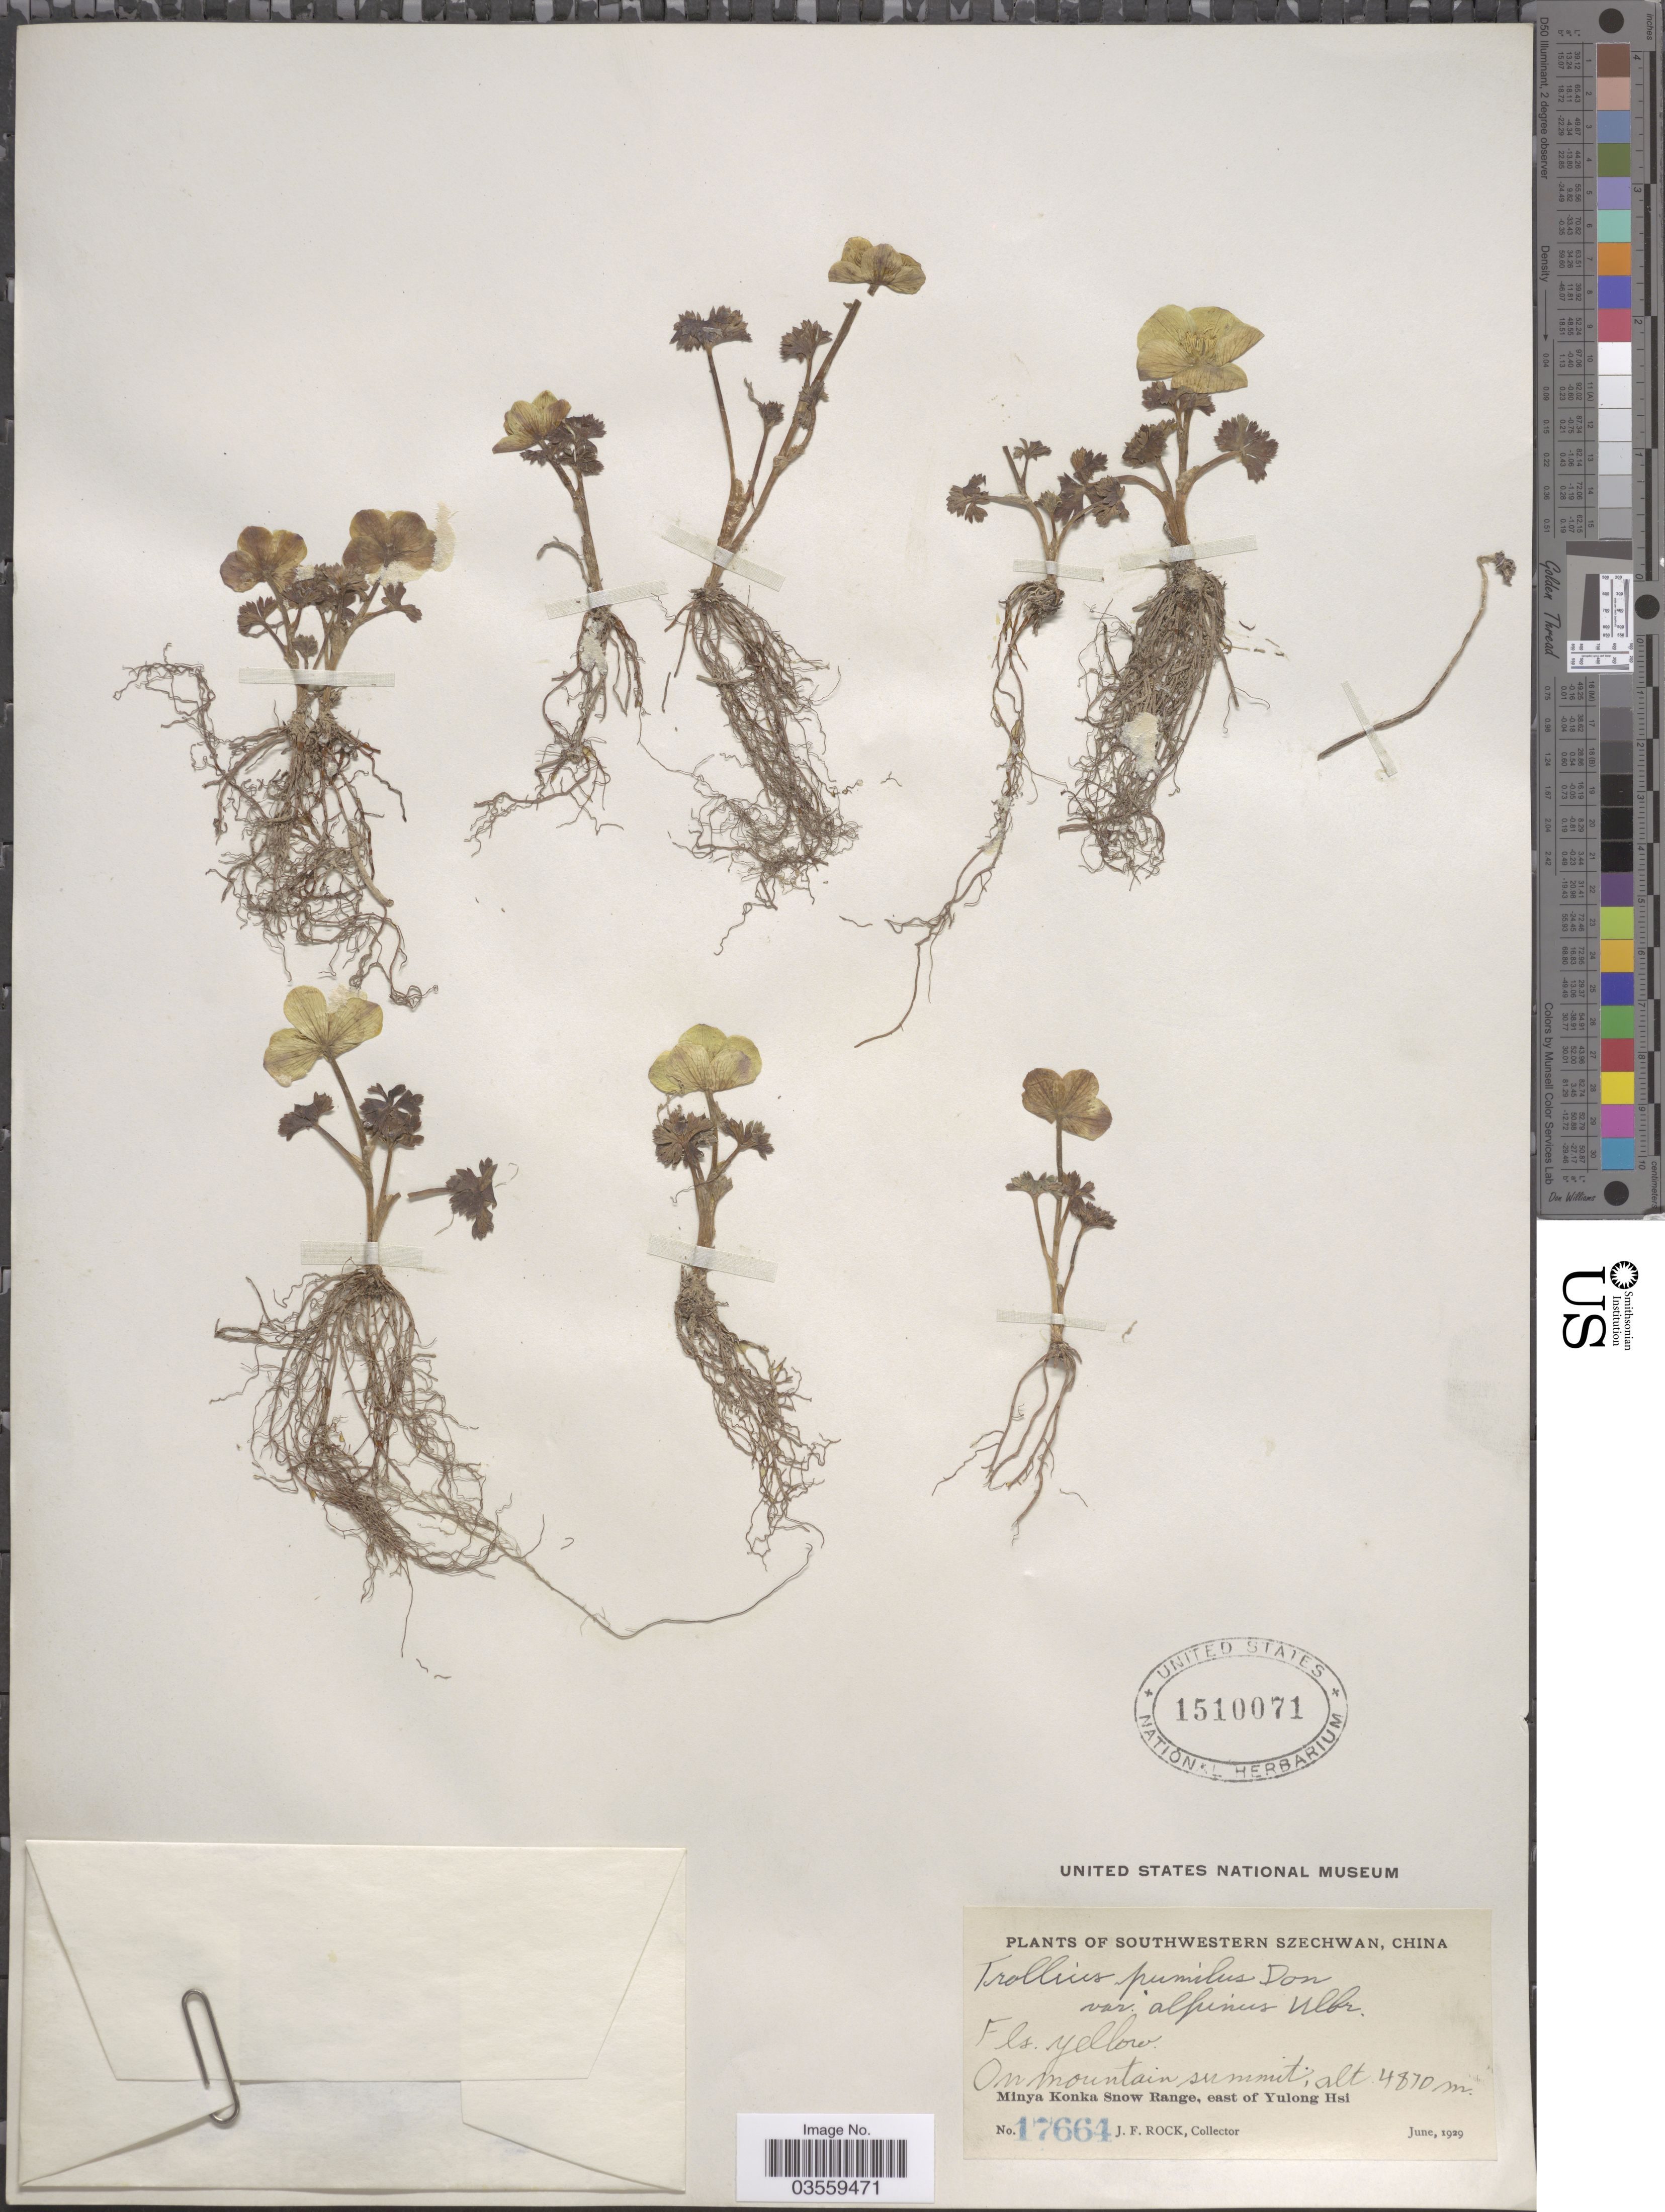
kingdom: Plantae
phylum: Tracheophyta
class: Magnoliopsida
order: Ranunculales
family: Ranunculaceae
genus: Trollius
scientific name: Trollius pumilus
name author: D. Don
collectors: J. Rock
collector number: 17664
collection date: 1929-06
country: China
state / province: Sichuan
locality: Southwestern Szechwan. On mountain summit. Minya Konka Snow Range, east of Yulong Hsi.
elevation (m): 4870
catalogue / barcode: US 1510071